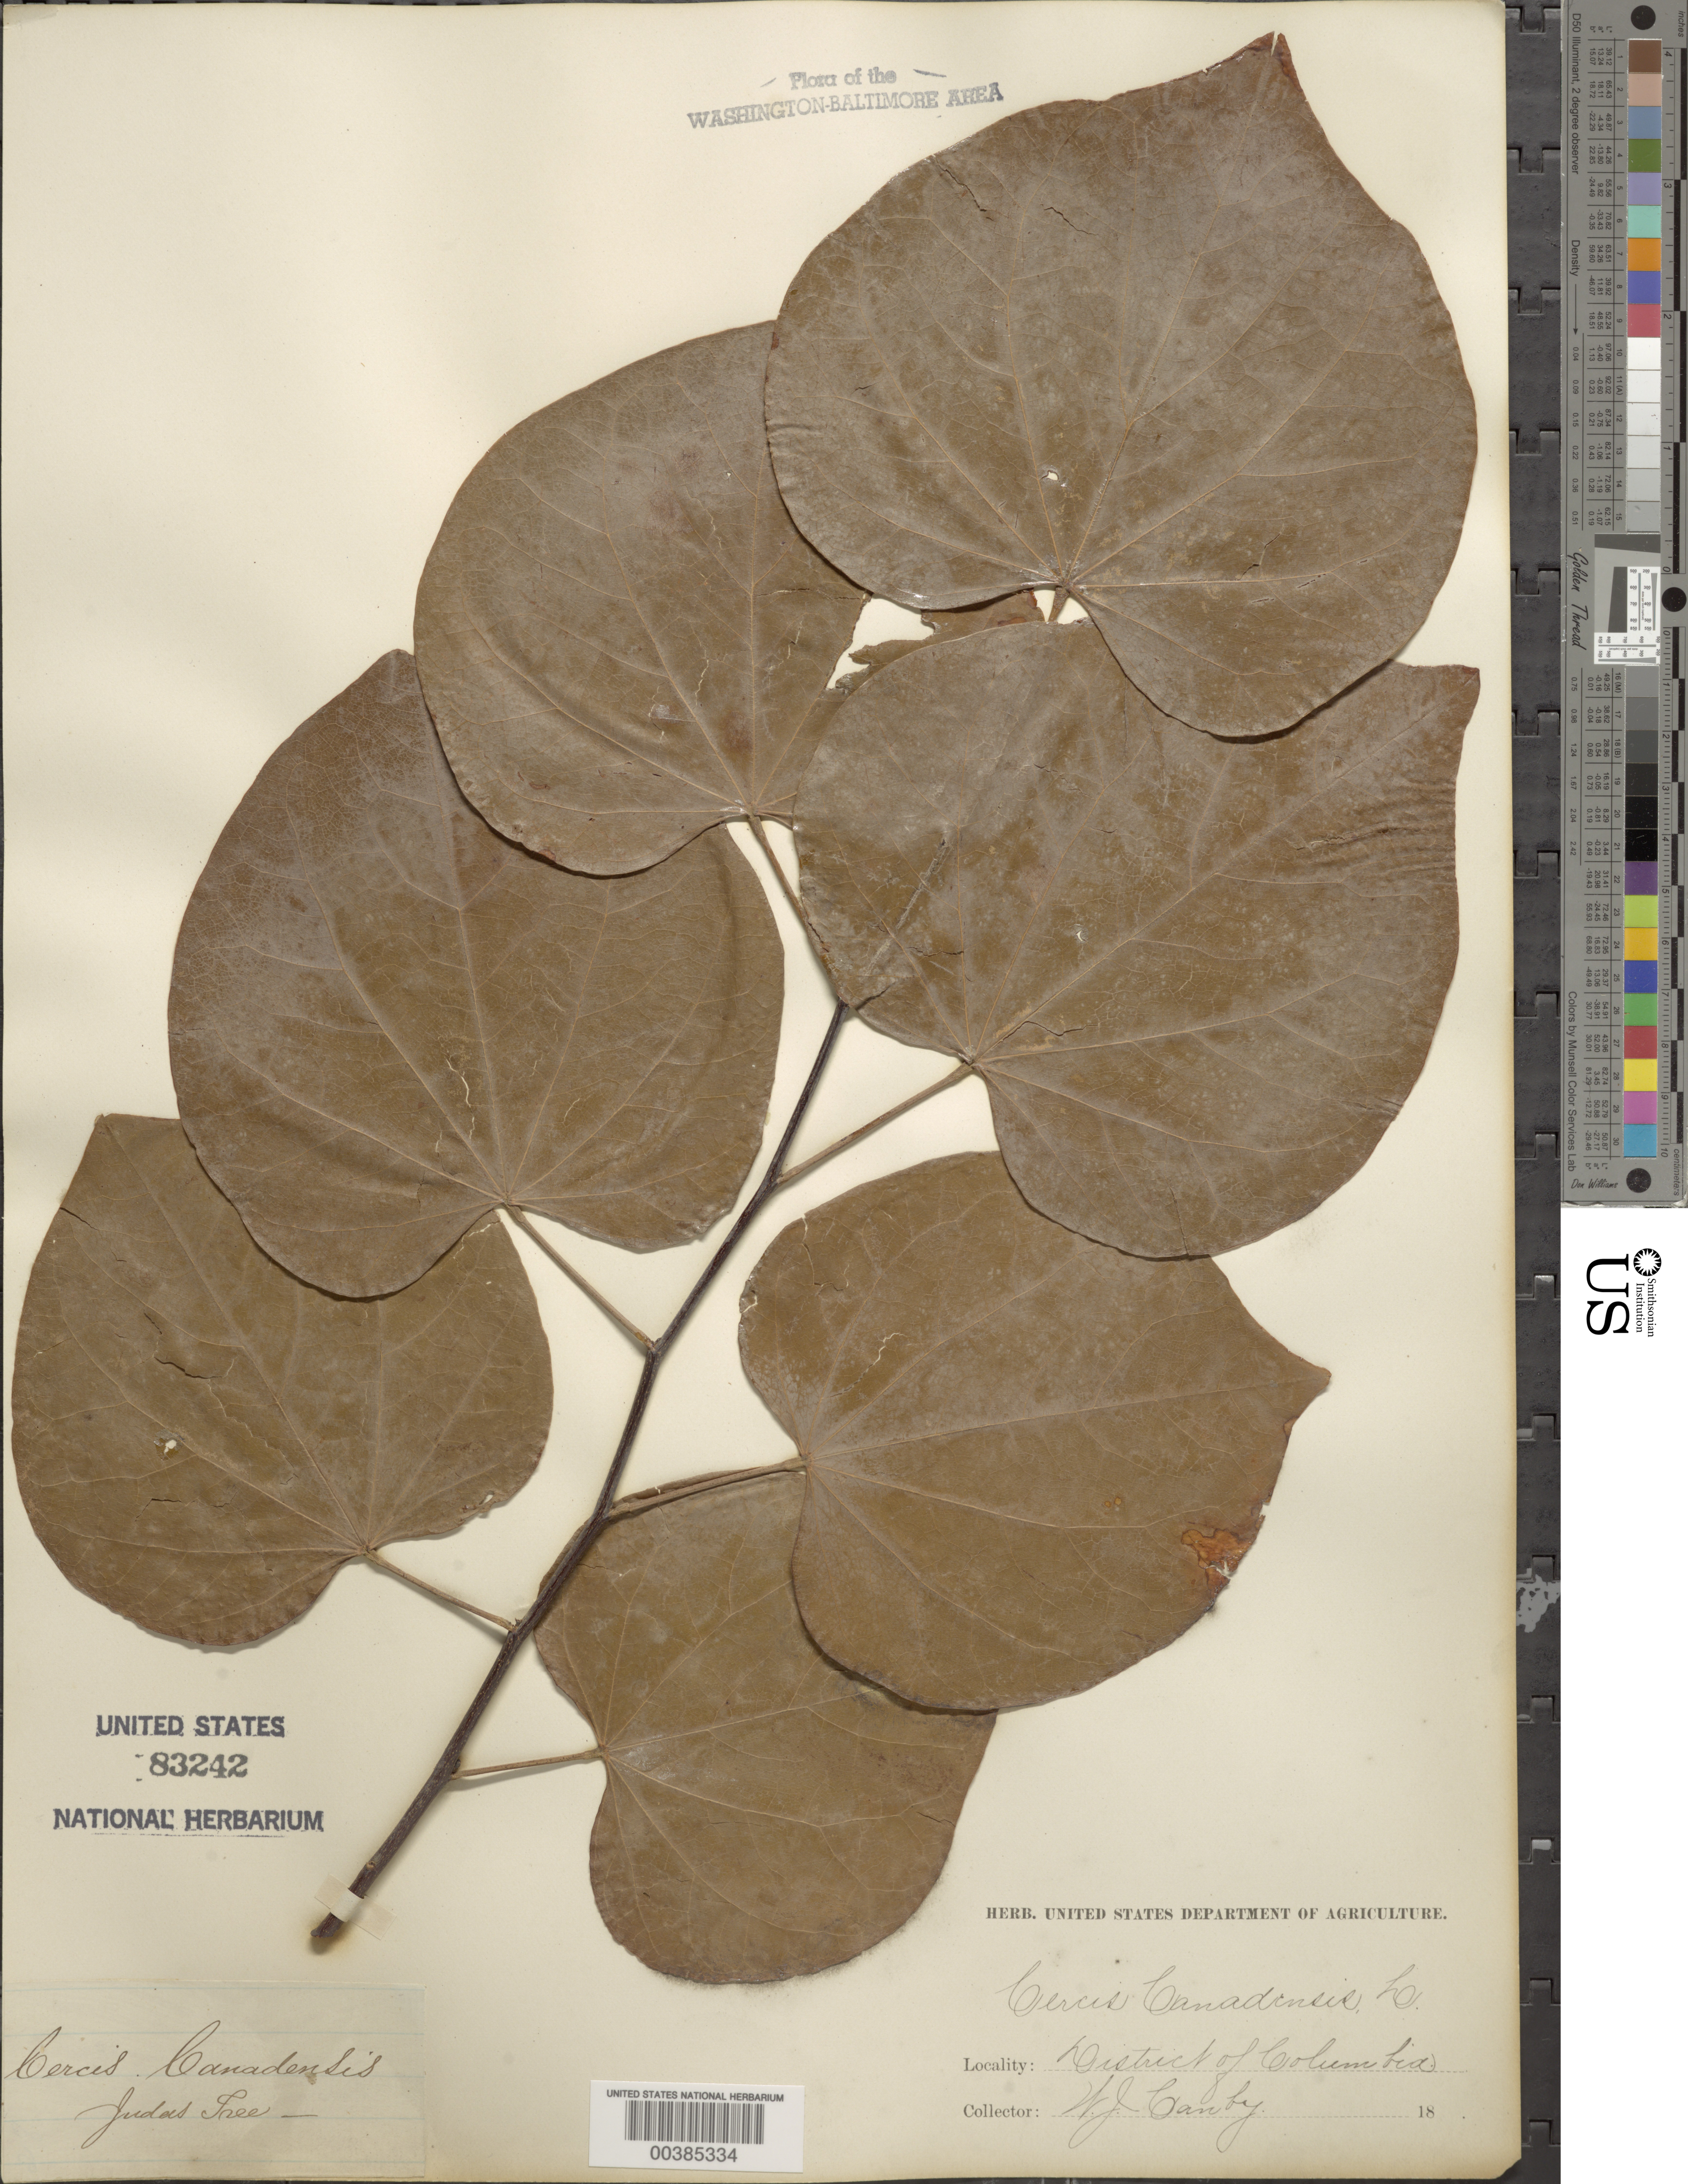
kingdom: Plantae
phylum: Tracheophyta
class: Magnoliopsida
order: Fabales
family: Fabaceae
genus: Cercis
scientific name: Cercis canadensis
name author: L.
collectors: W. Camby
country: United States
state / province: District of Columbia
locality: Washington DC area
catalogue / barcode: US 83242